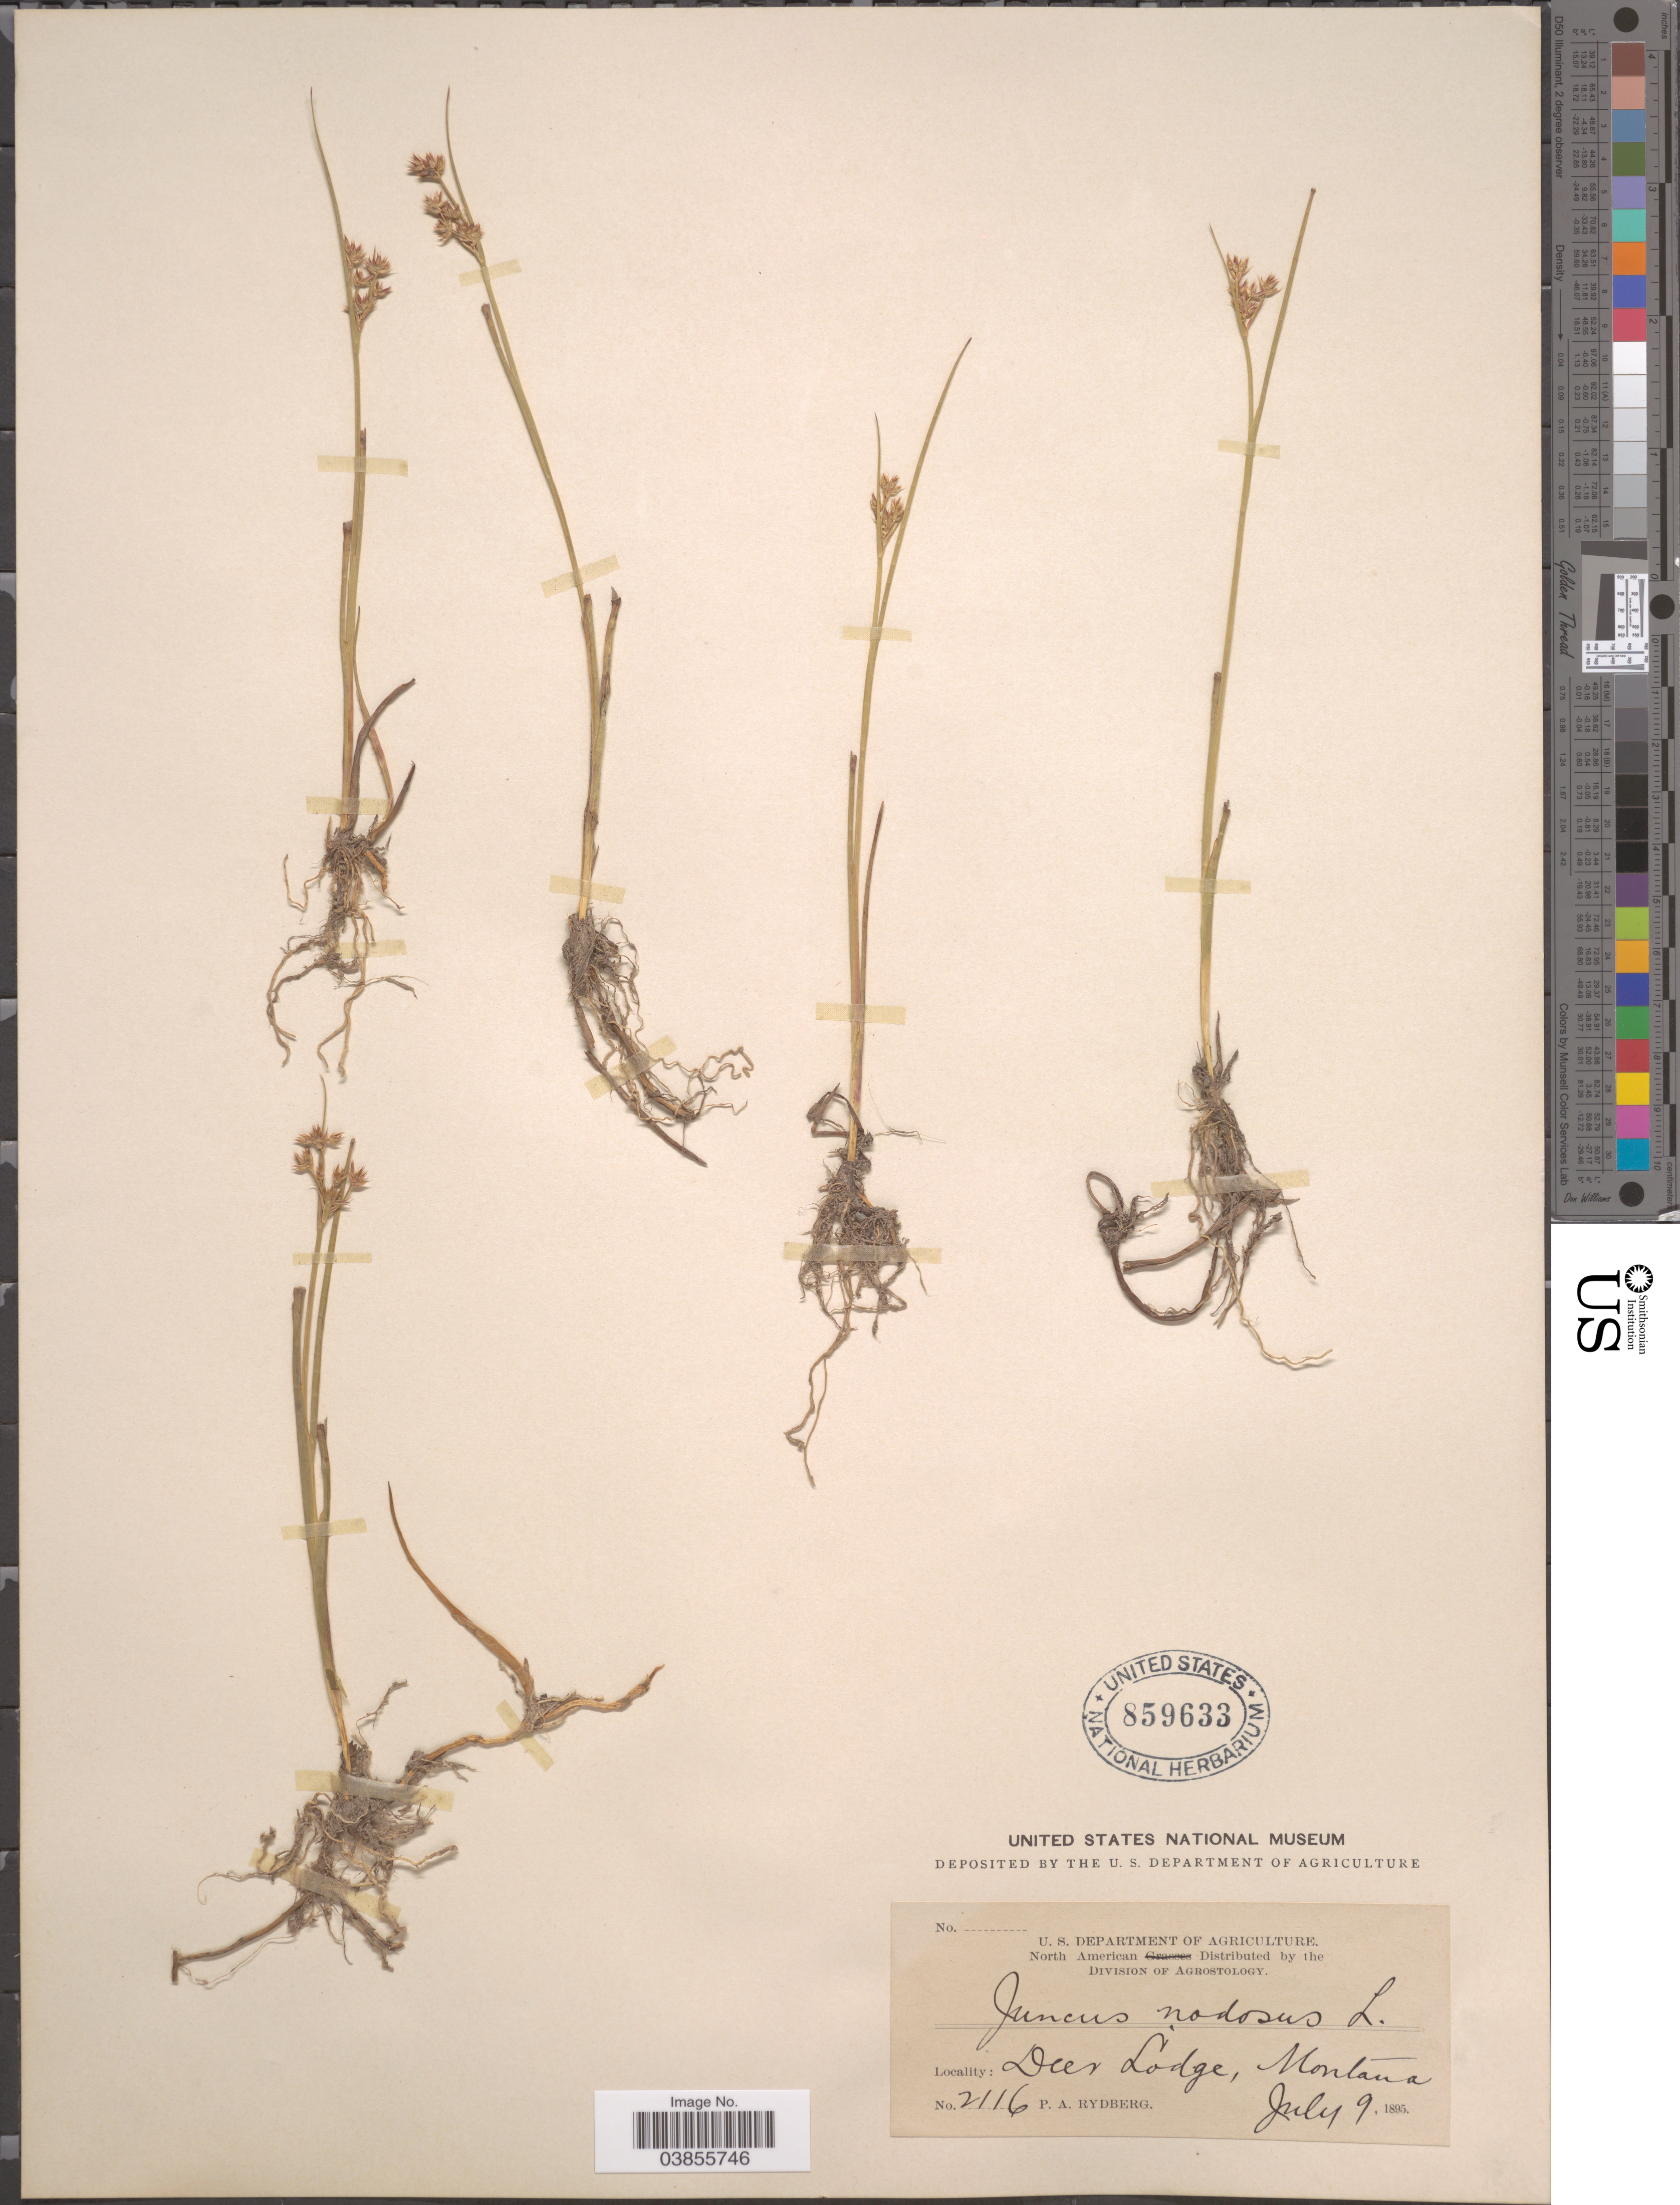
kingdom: Plantae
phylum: Tracheophyta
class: Liliopsida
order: Poales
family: Juncaceae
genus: Juncus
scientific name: Juncus nodosus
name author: L.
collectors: P. A. Rydberg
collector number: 2116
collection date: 1895-07-09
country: United States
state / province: Montana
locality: Deer Lodge.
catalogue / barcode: US 859633